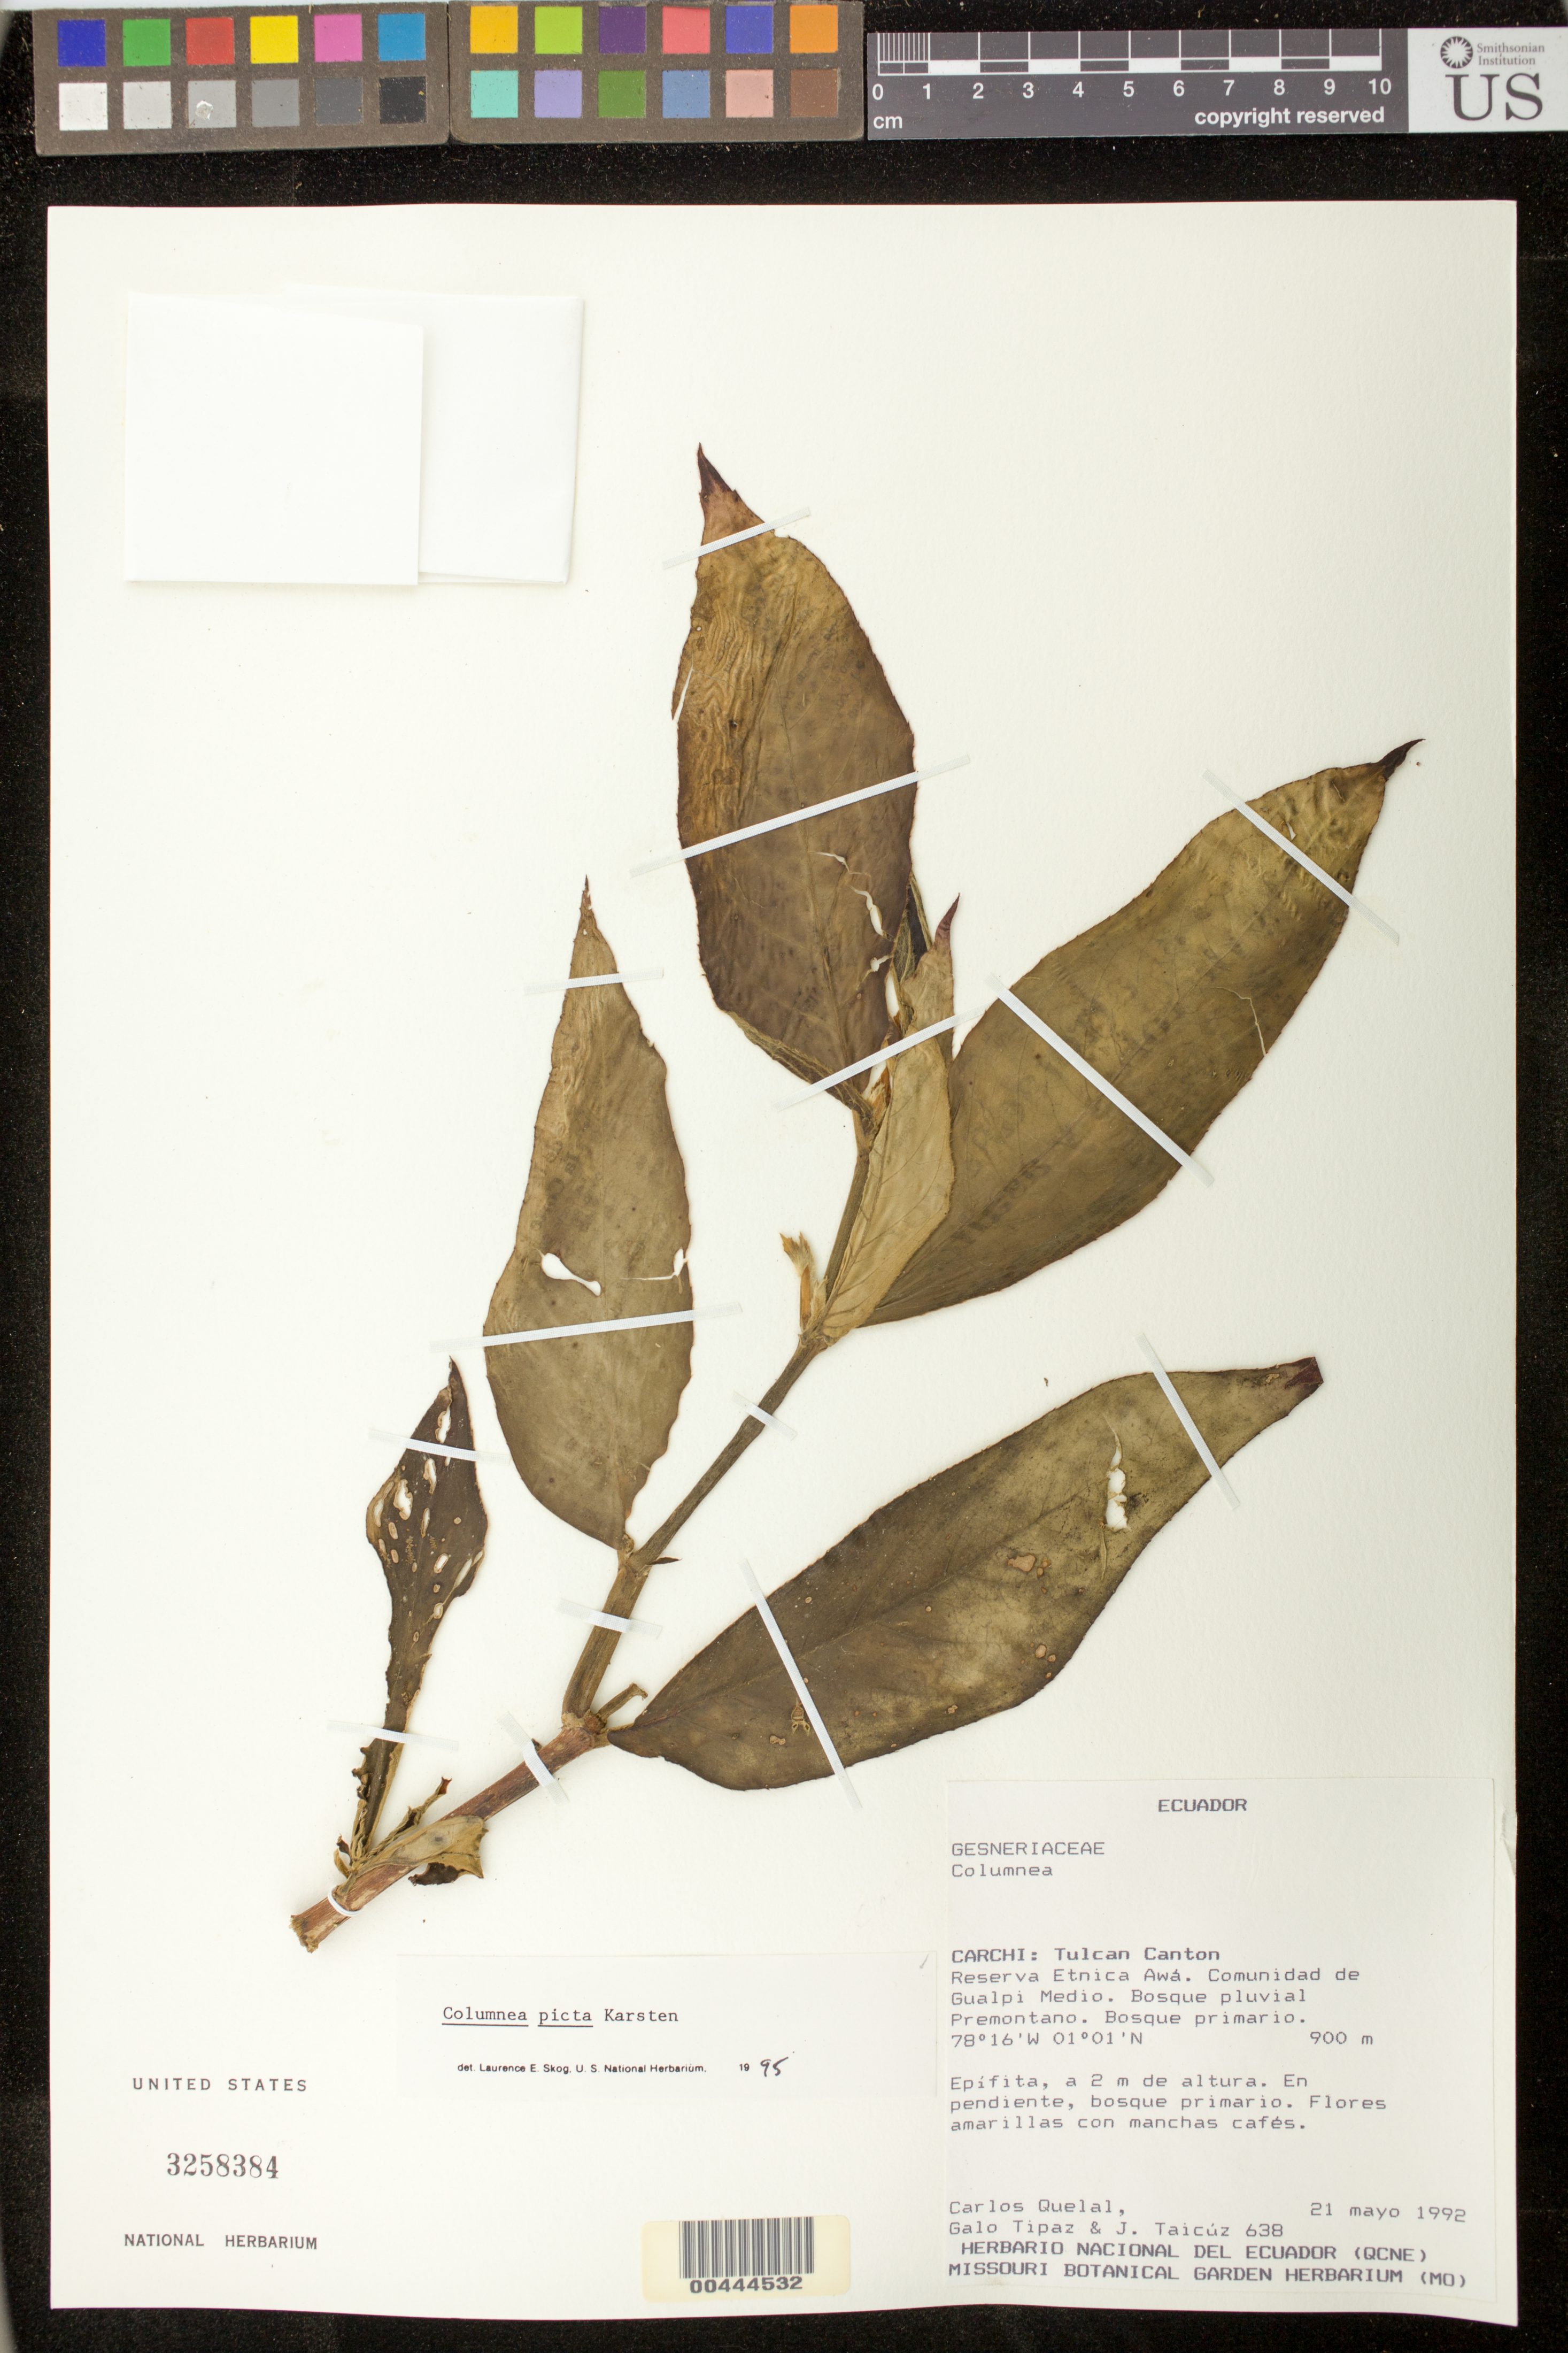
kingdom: Plantae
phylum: Tracheophyta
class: Magnoliopsida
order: Lamiales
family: Gesneriaceae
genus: Columnea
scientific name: Columnea karsteniana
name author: Singh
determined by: Skog, Laurence E.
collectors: C. Quelal, G. Tipaz & J. Taicuz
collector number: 638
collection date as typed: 21 May 1992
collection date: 1992-05-21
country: Ecuador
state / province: Carchi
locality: Tucan Canton, Etnica Awa Reserve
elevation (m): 900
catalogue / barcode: US 3258384